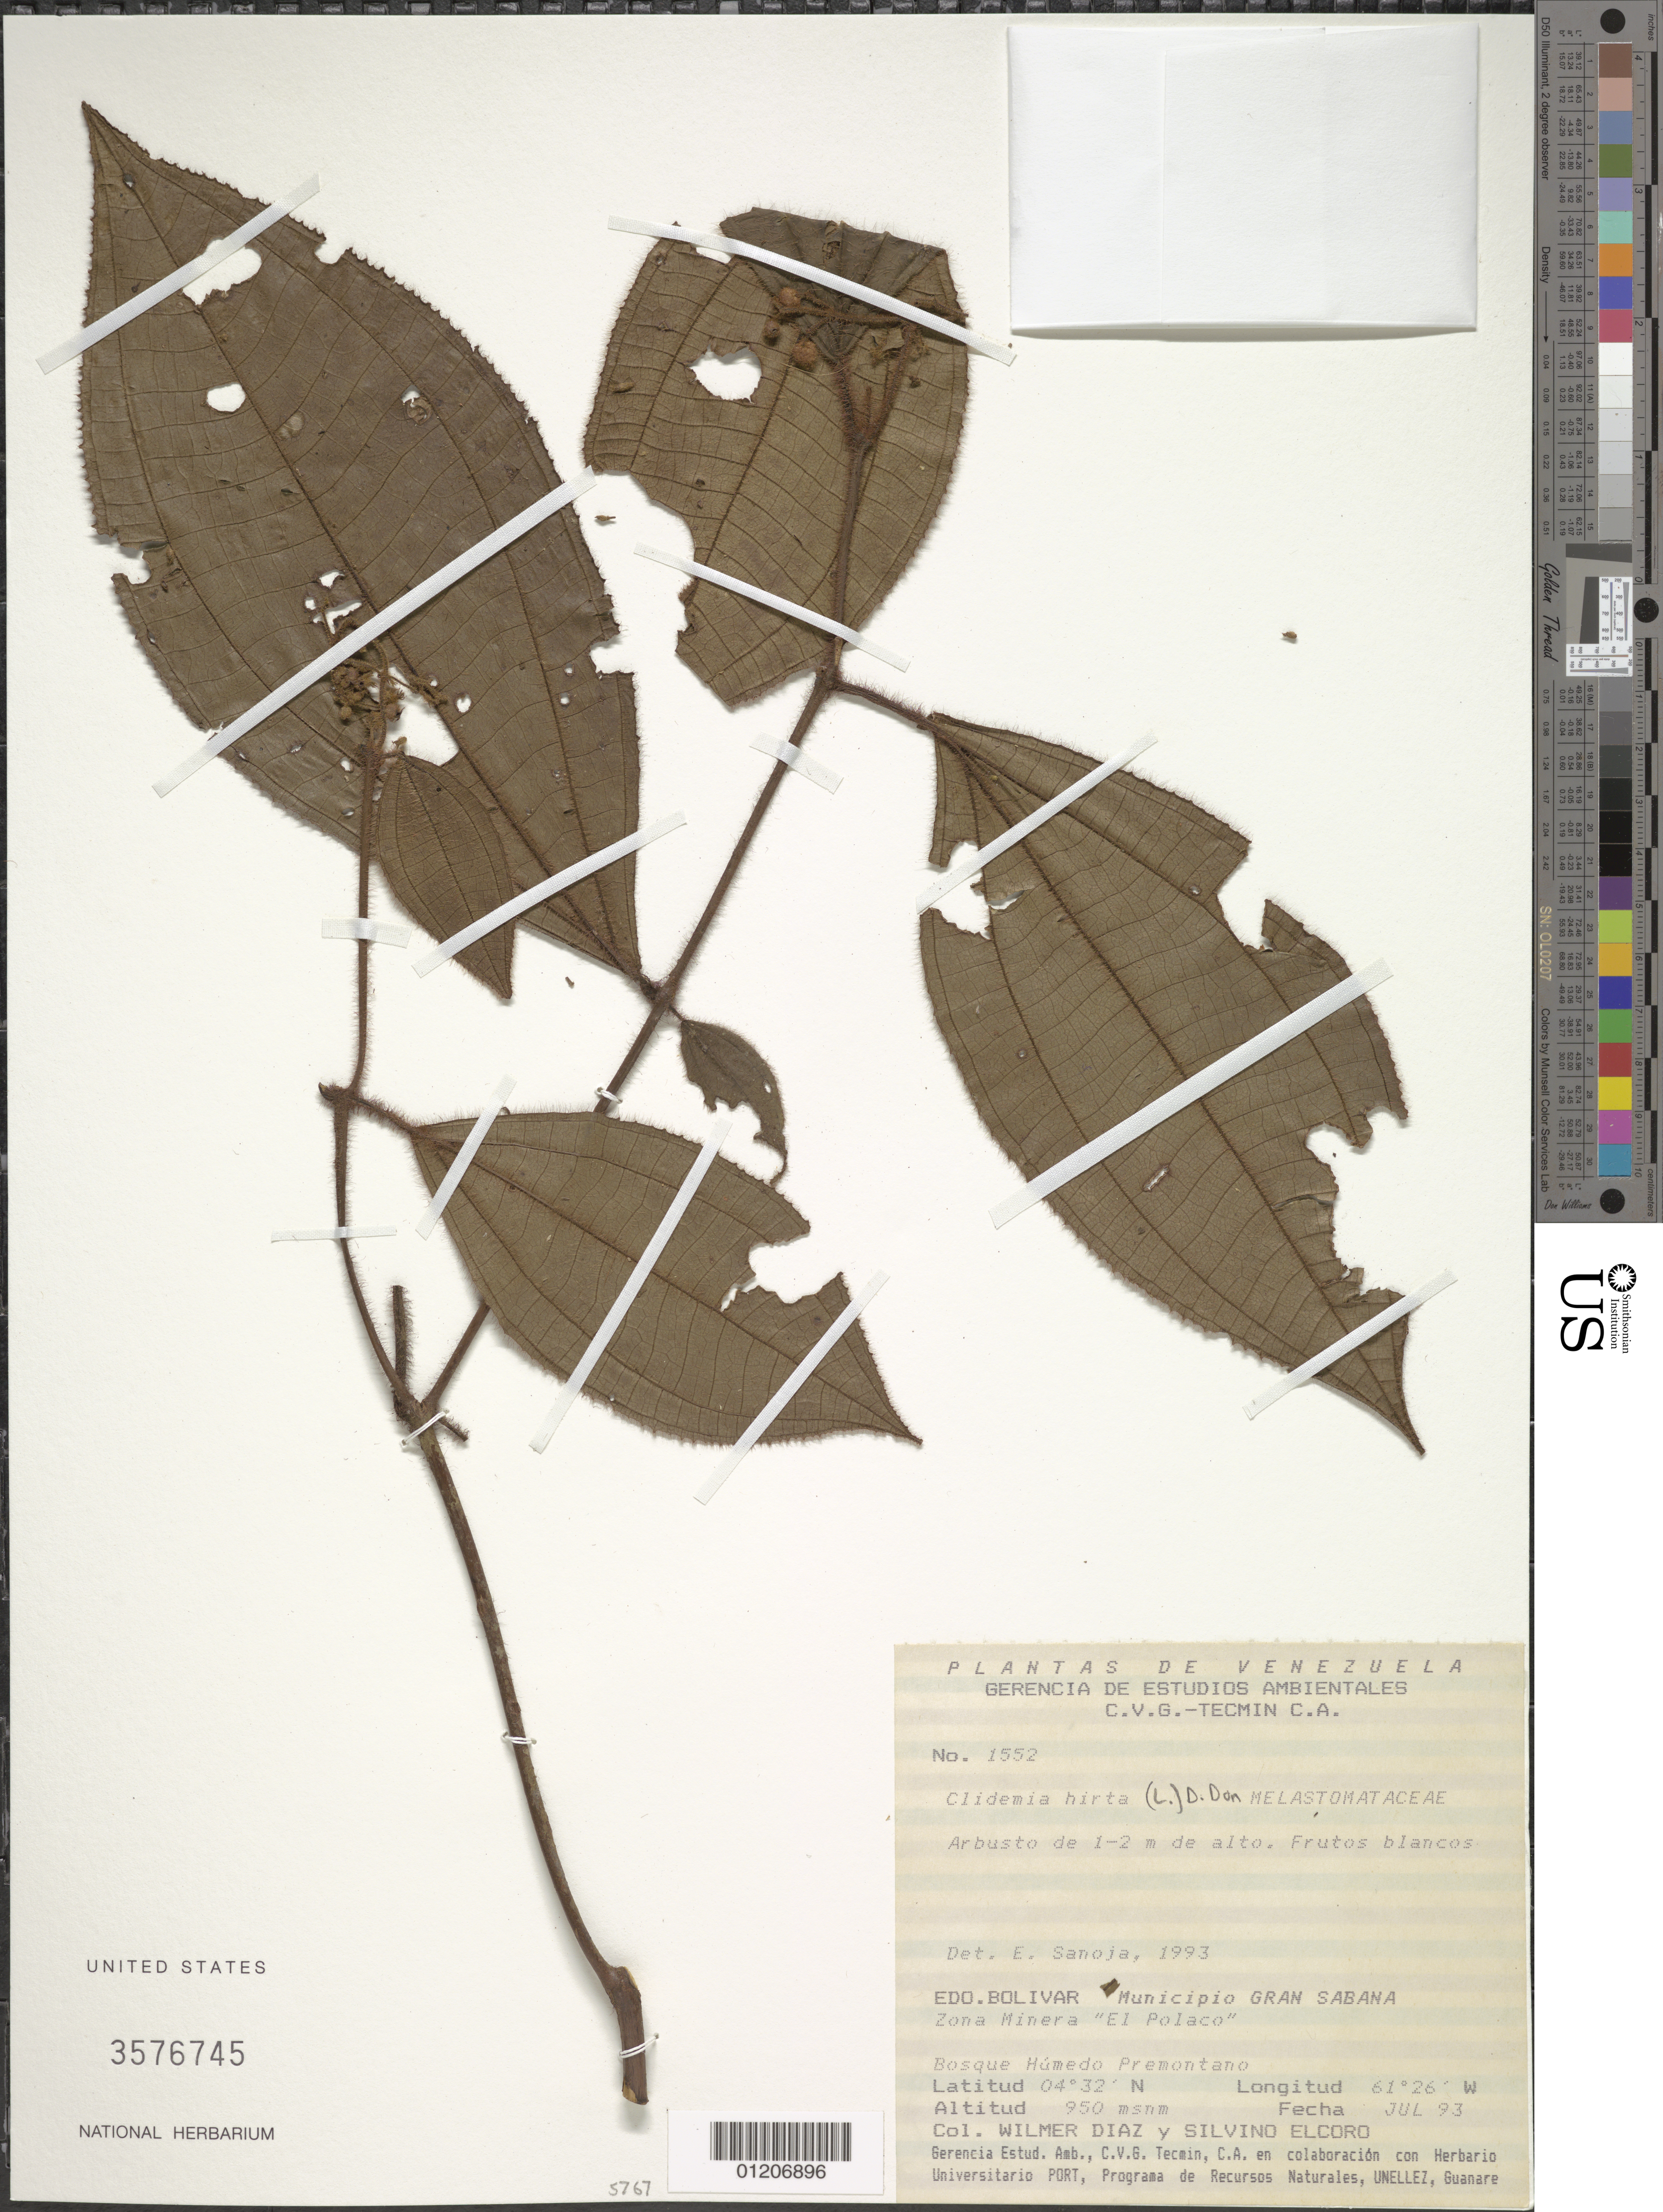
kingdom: Plantae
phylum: Tracheophyta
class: Magnoliopsida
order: Myrtales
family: Melastomataceae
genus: Clidemia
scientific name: Clidemia hirta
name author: (L.) D. Don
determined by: Sanoja-Angel, E.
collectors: W. Díaz P. & S. Elcoro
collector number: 1552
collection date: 1993-07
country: Venezuela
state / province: Bolívar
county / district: Gran Sabana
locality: Zona Mina "El Polaco"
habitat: Bosque humedo premontano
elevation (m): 950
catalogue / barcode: US 3576745